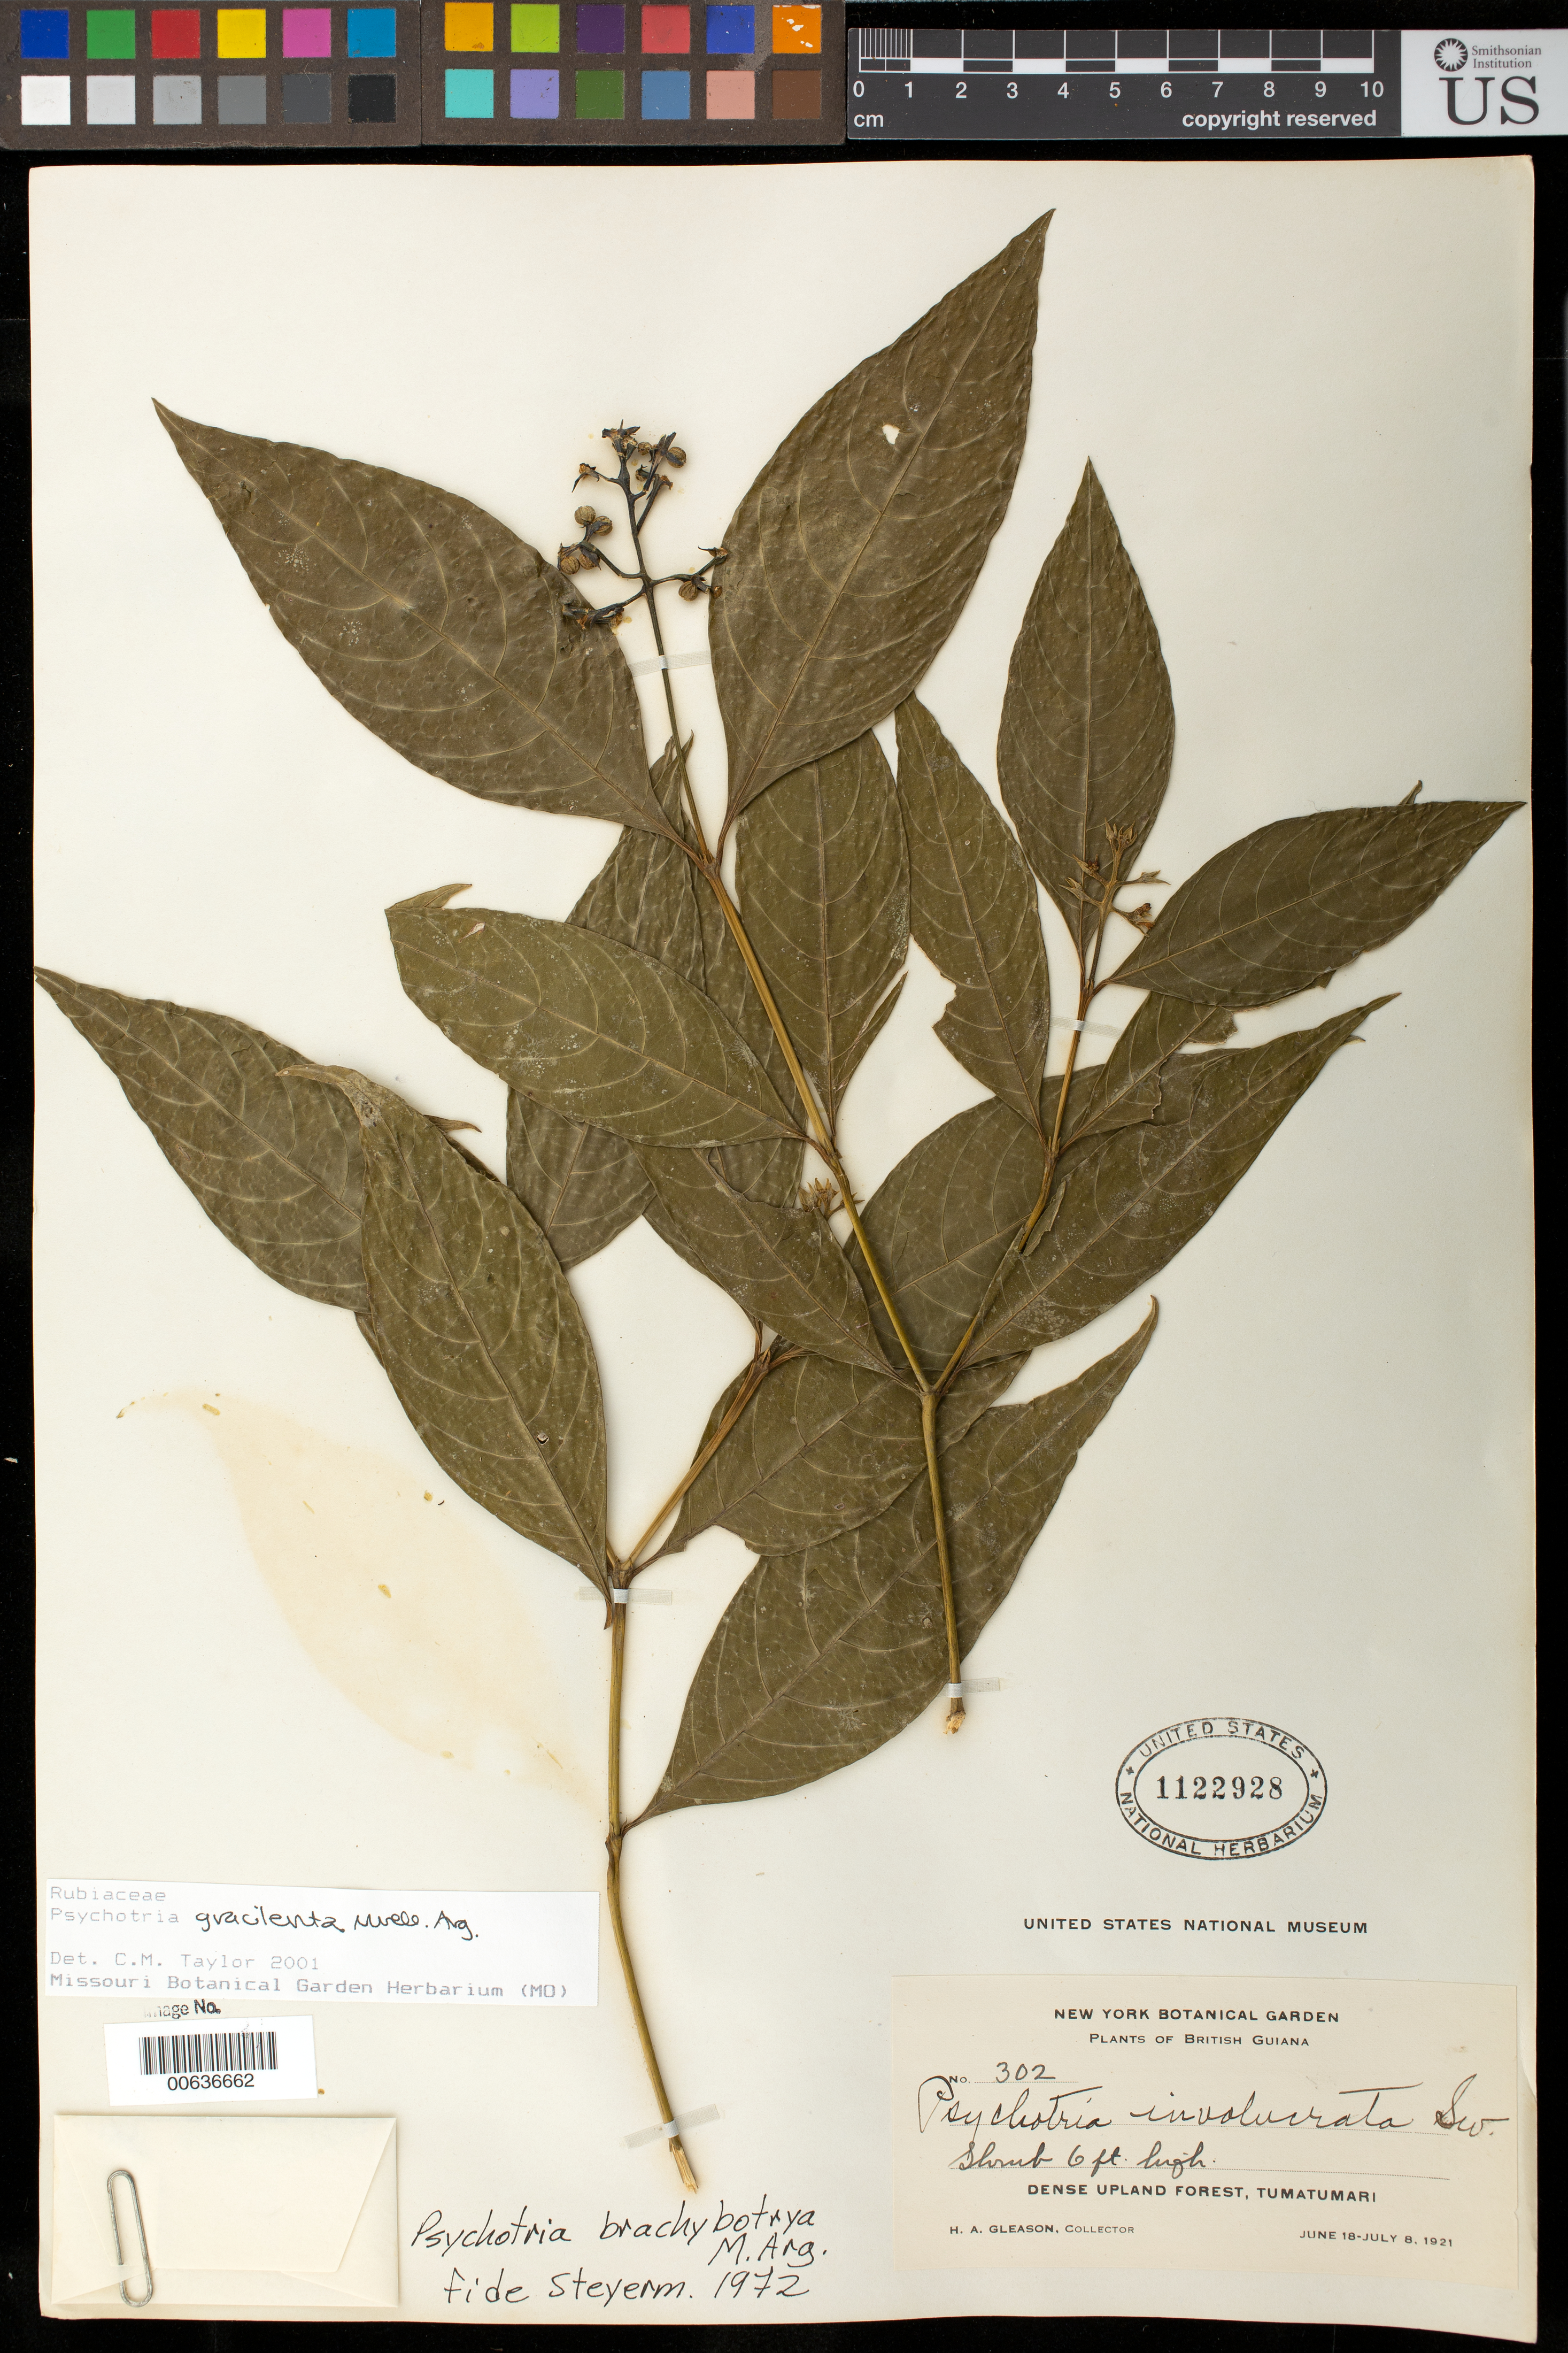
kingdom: Plantae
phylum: Tracheophyta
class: Magnoliopsida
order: Gentianales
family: Rubiaceae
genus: Palicourea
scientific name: Palicourea gracilenta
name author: (Müll. Arg.) Delprete & J.H. Kirkbr.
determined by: Kirkbride, J. H., Jr.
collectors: H. A. Gleason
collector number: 302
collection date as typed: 18-Jun-21 to 8-Jul-21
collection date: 1921-06-18/1921-07-08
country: Guyana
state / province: Potaro-Siparuni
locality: Tumatumari Village, Potaro R.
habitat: Dense upland forest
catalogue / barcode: US 1122928